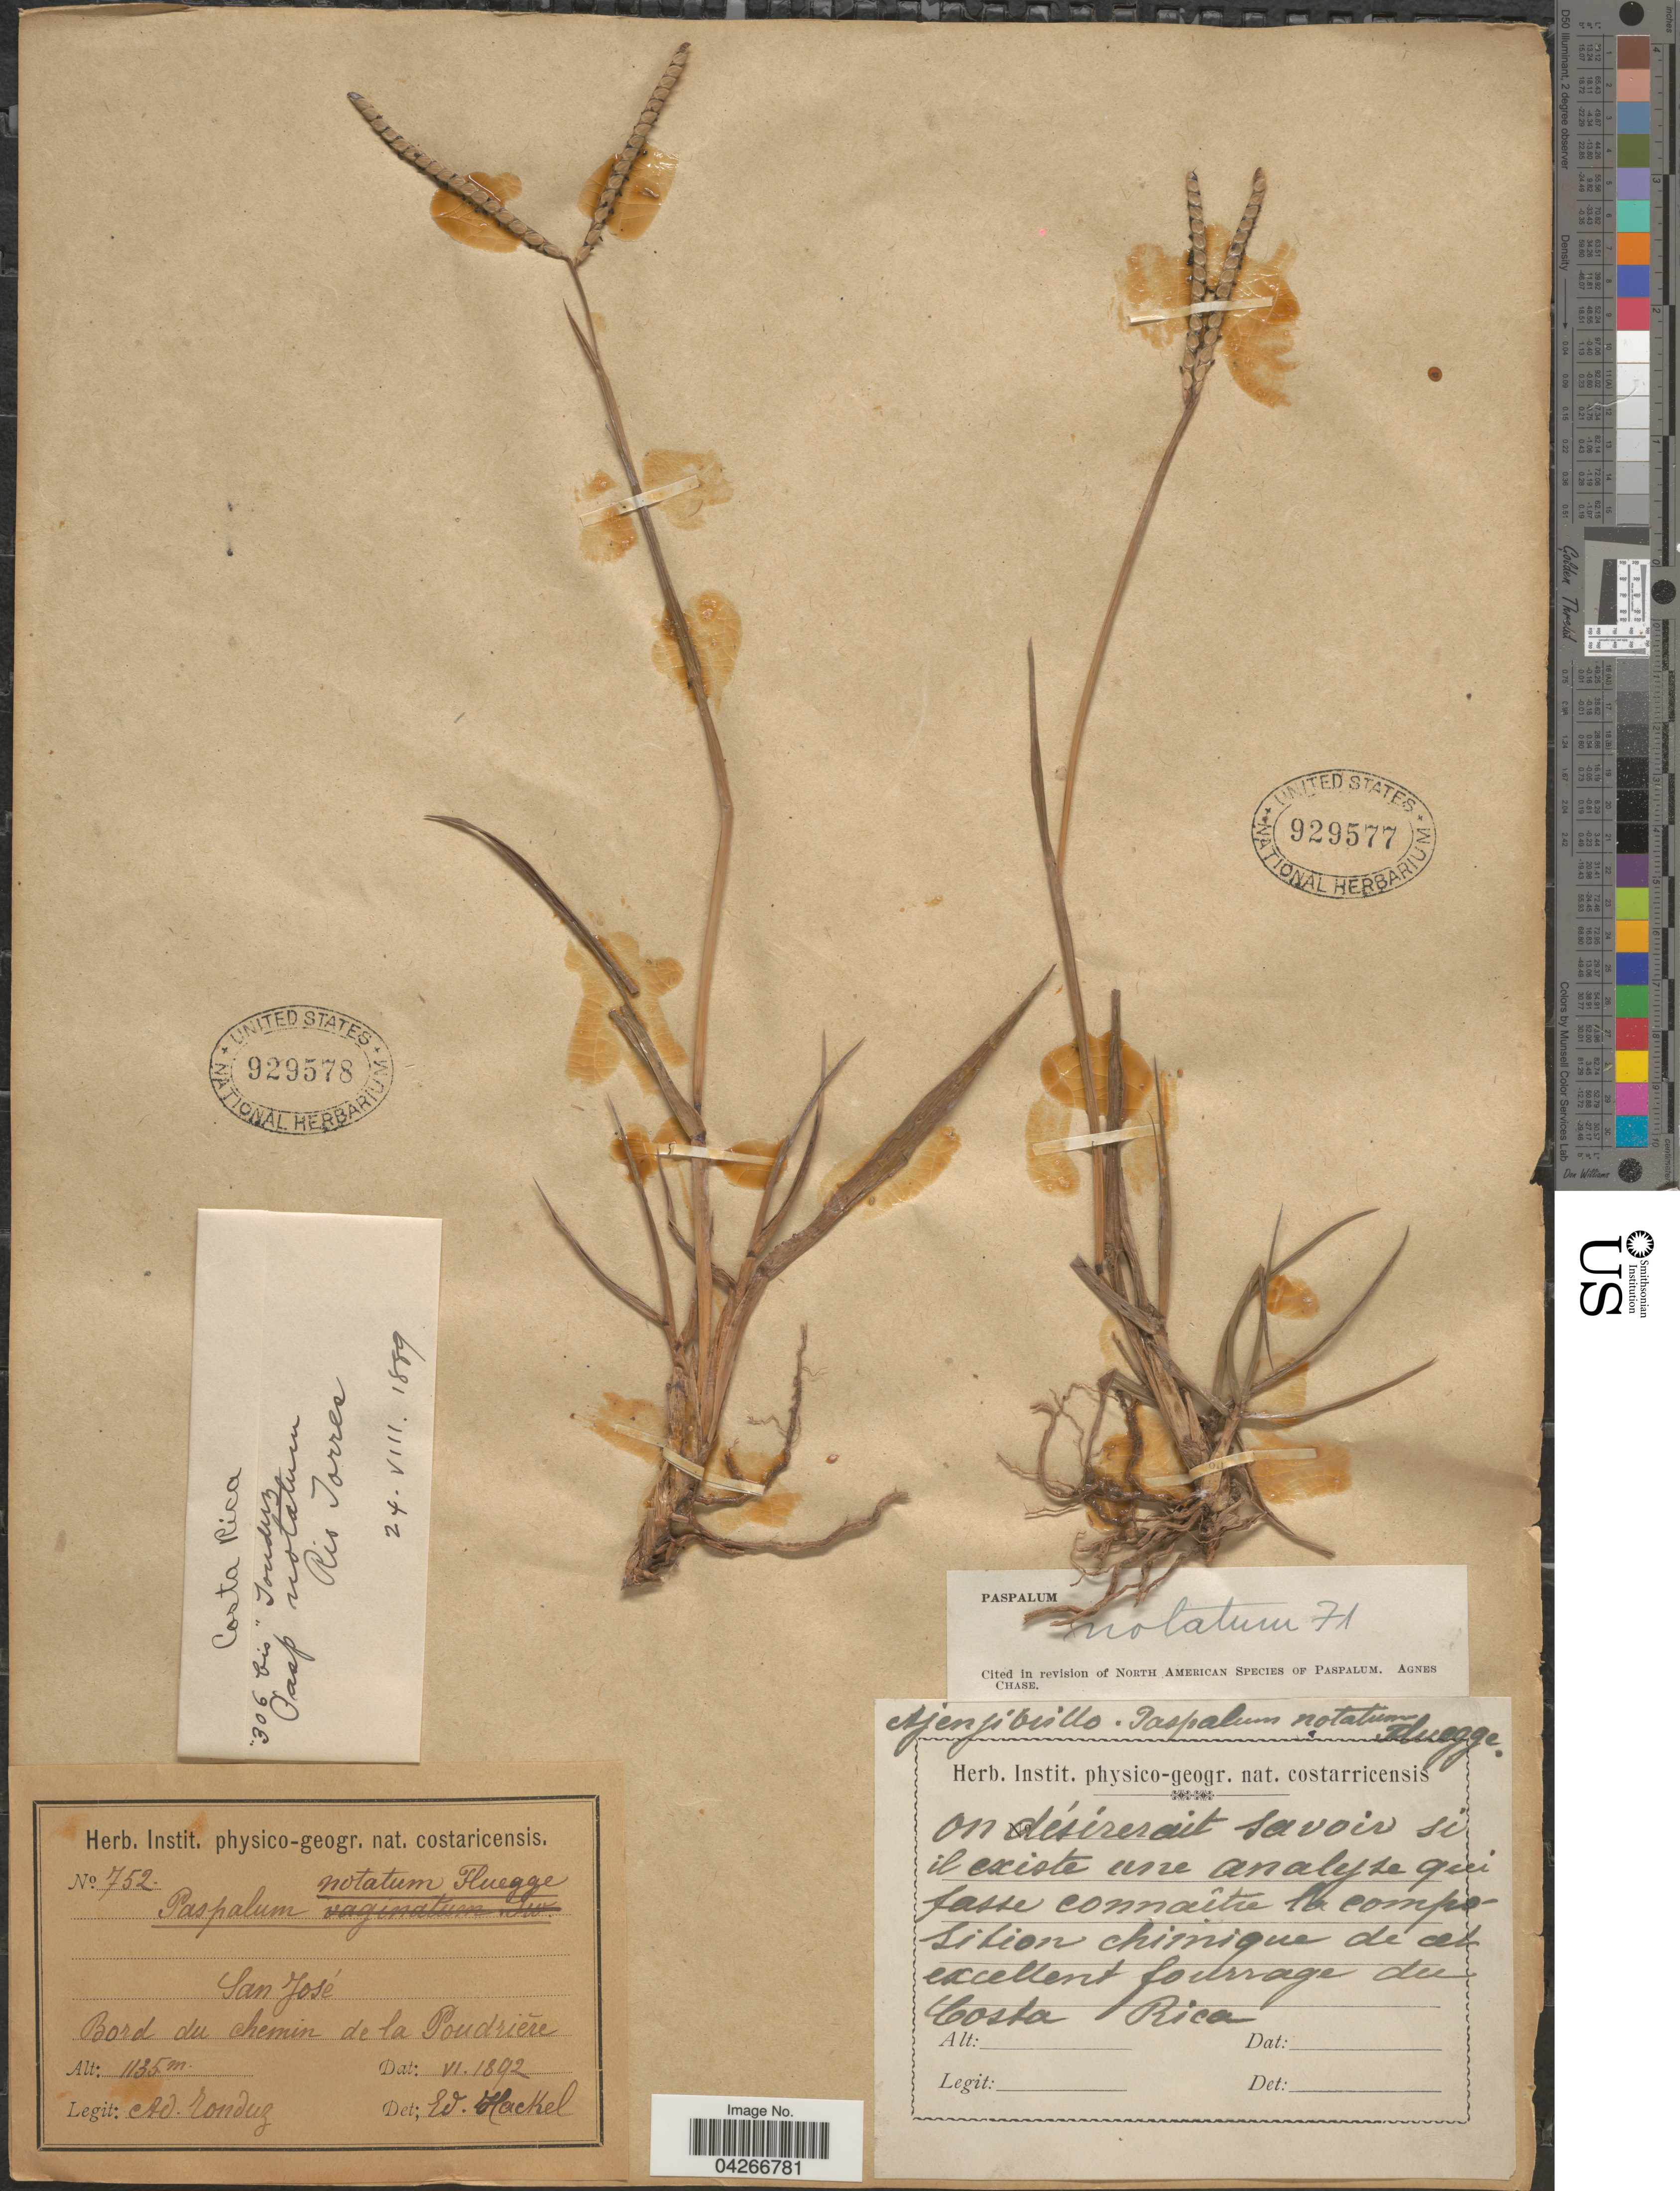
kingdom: Plantae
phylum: Tracheophyta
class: Liliopsida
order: Poales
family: Poaceae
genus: Paspalum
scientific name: Paspalum notatum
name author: Flüggé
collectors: A. Tonduz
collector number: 752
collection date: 1892-06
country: Costa Rica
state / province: San José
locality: Bord du chemin de la Poudriére.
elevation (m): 1135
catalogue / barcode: US 929578